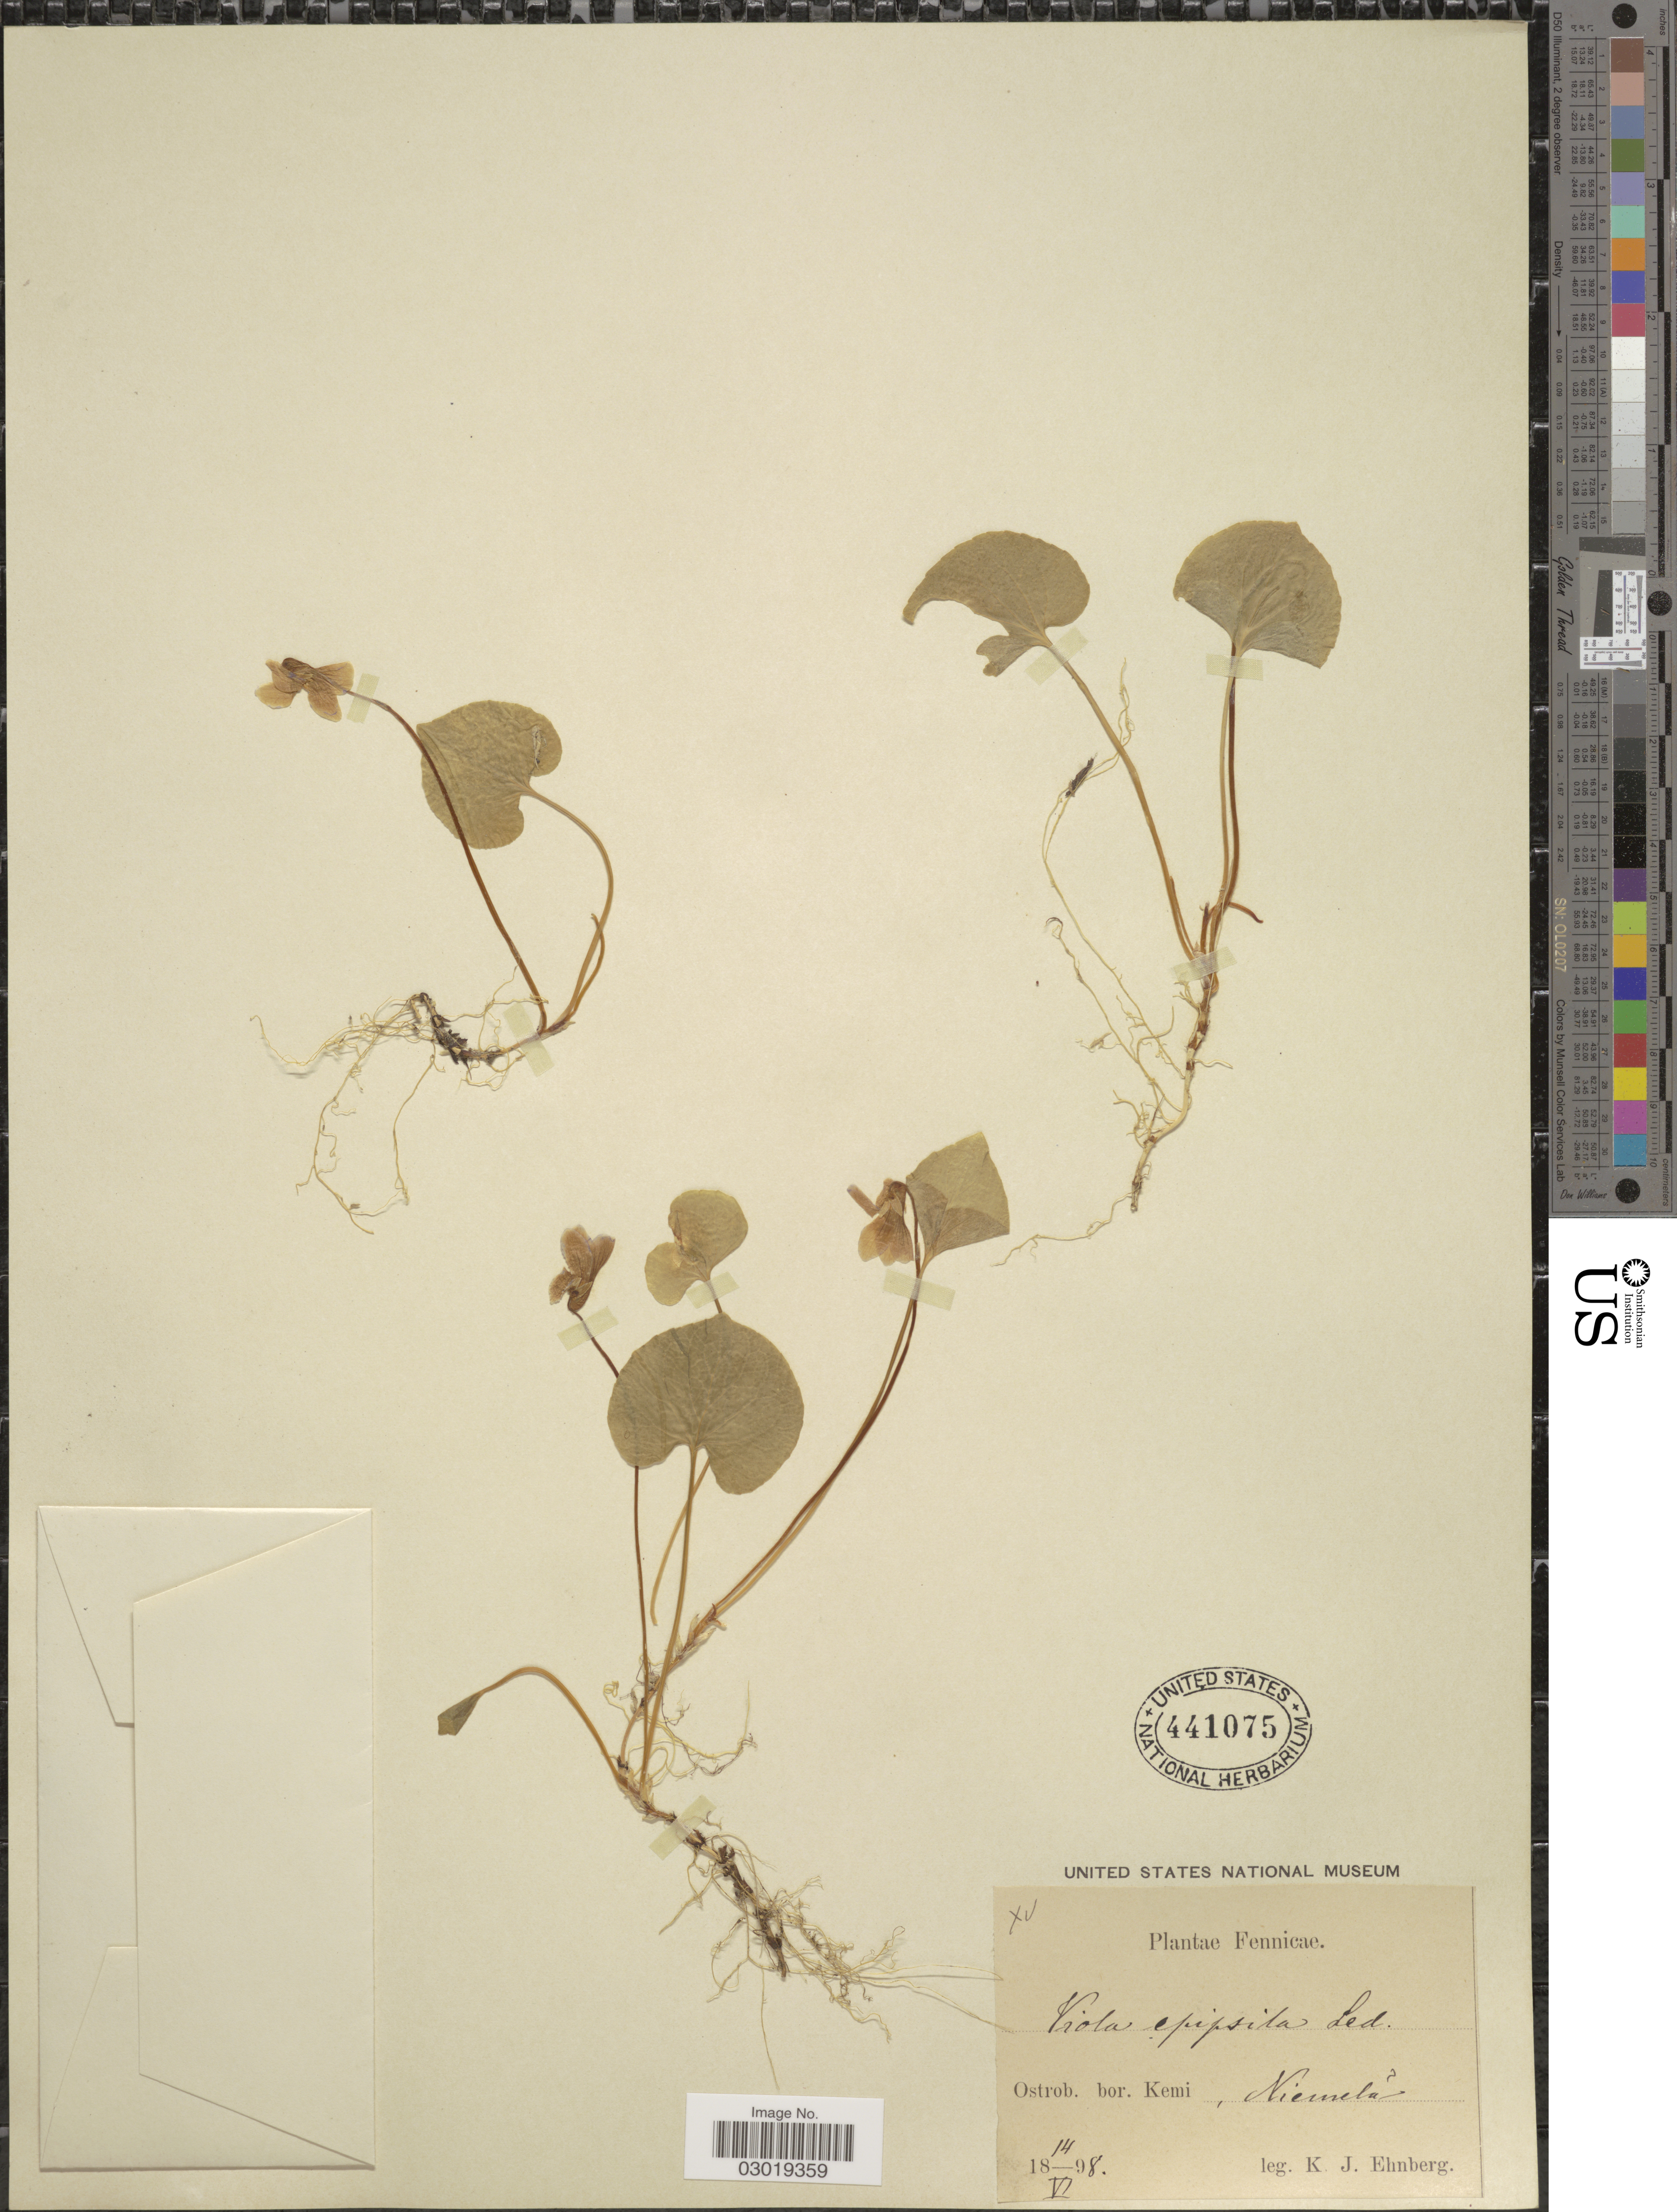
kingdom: Plantae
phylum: Tracheophyta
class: Magnoliopsida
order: Malpighiales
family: Violaceae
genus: Viola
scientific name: Viola sp.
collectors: K. Ehnberg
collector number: XV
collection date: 1898-06-14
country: Finland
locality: Fennicae, Ostrob. bor. Kemi, Niemela.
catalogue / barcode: US 441075